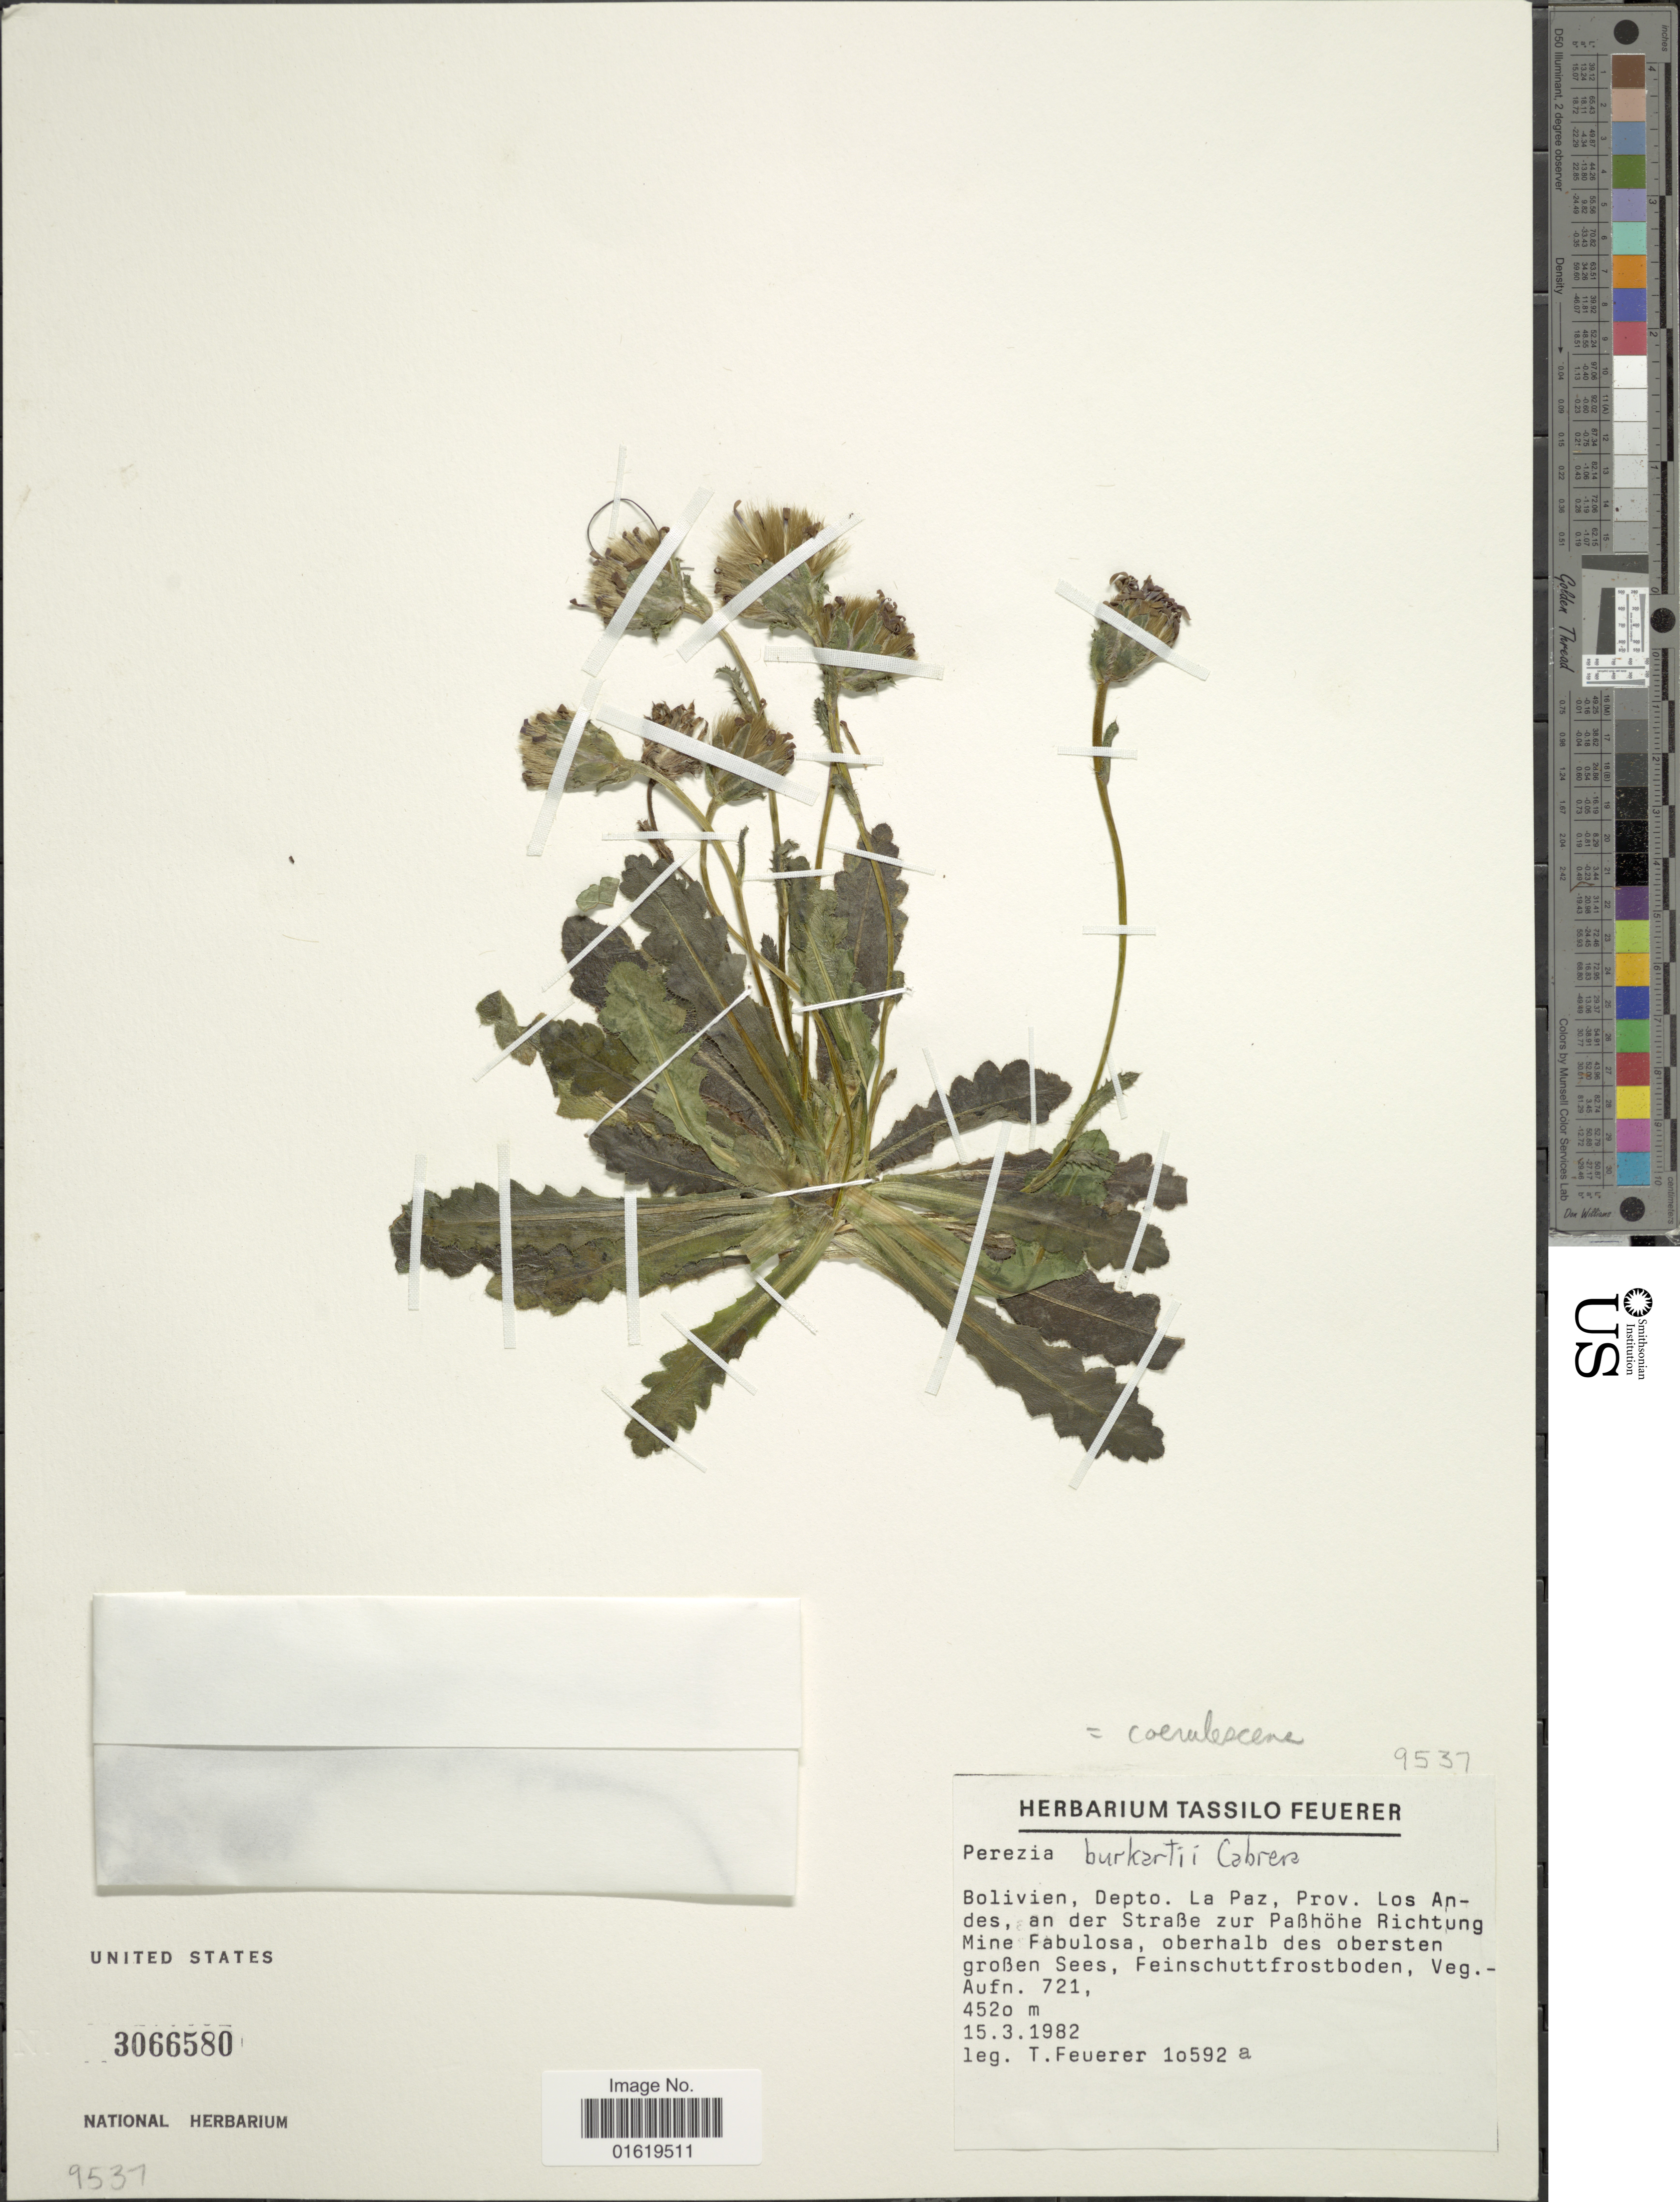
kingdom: Plantae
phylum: Tracheophyta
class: Magnoliopsida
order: Asterales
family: Asteraceae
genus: Perezia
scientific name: Perezia coerulescens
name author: Wedd.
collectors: T. Feuerer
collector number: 10592 a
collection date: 1982-03-15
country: Bolivia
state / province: La Paz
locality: Bolivien, Depto. La Paz, Prov. Los Andes, an der Straßbe zur Paßhöhe Richtung Mine Fabulosa, overhalb des obersten großen Sees, Feinschuttfrostboden, Veg.- Aufn. 721.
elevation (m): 4520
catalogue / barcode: US 3066580